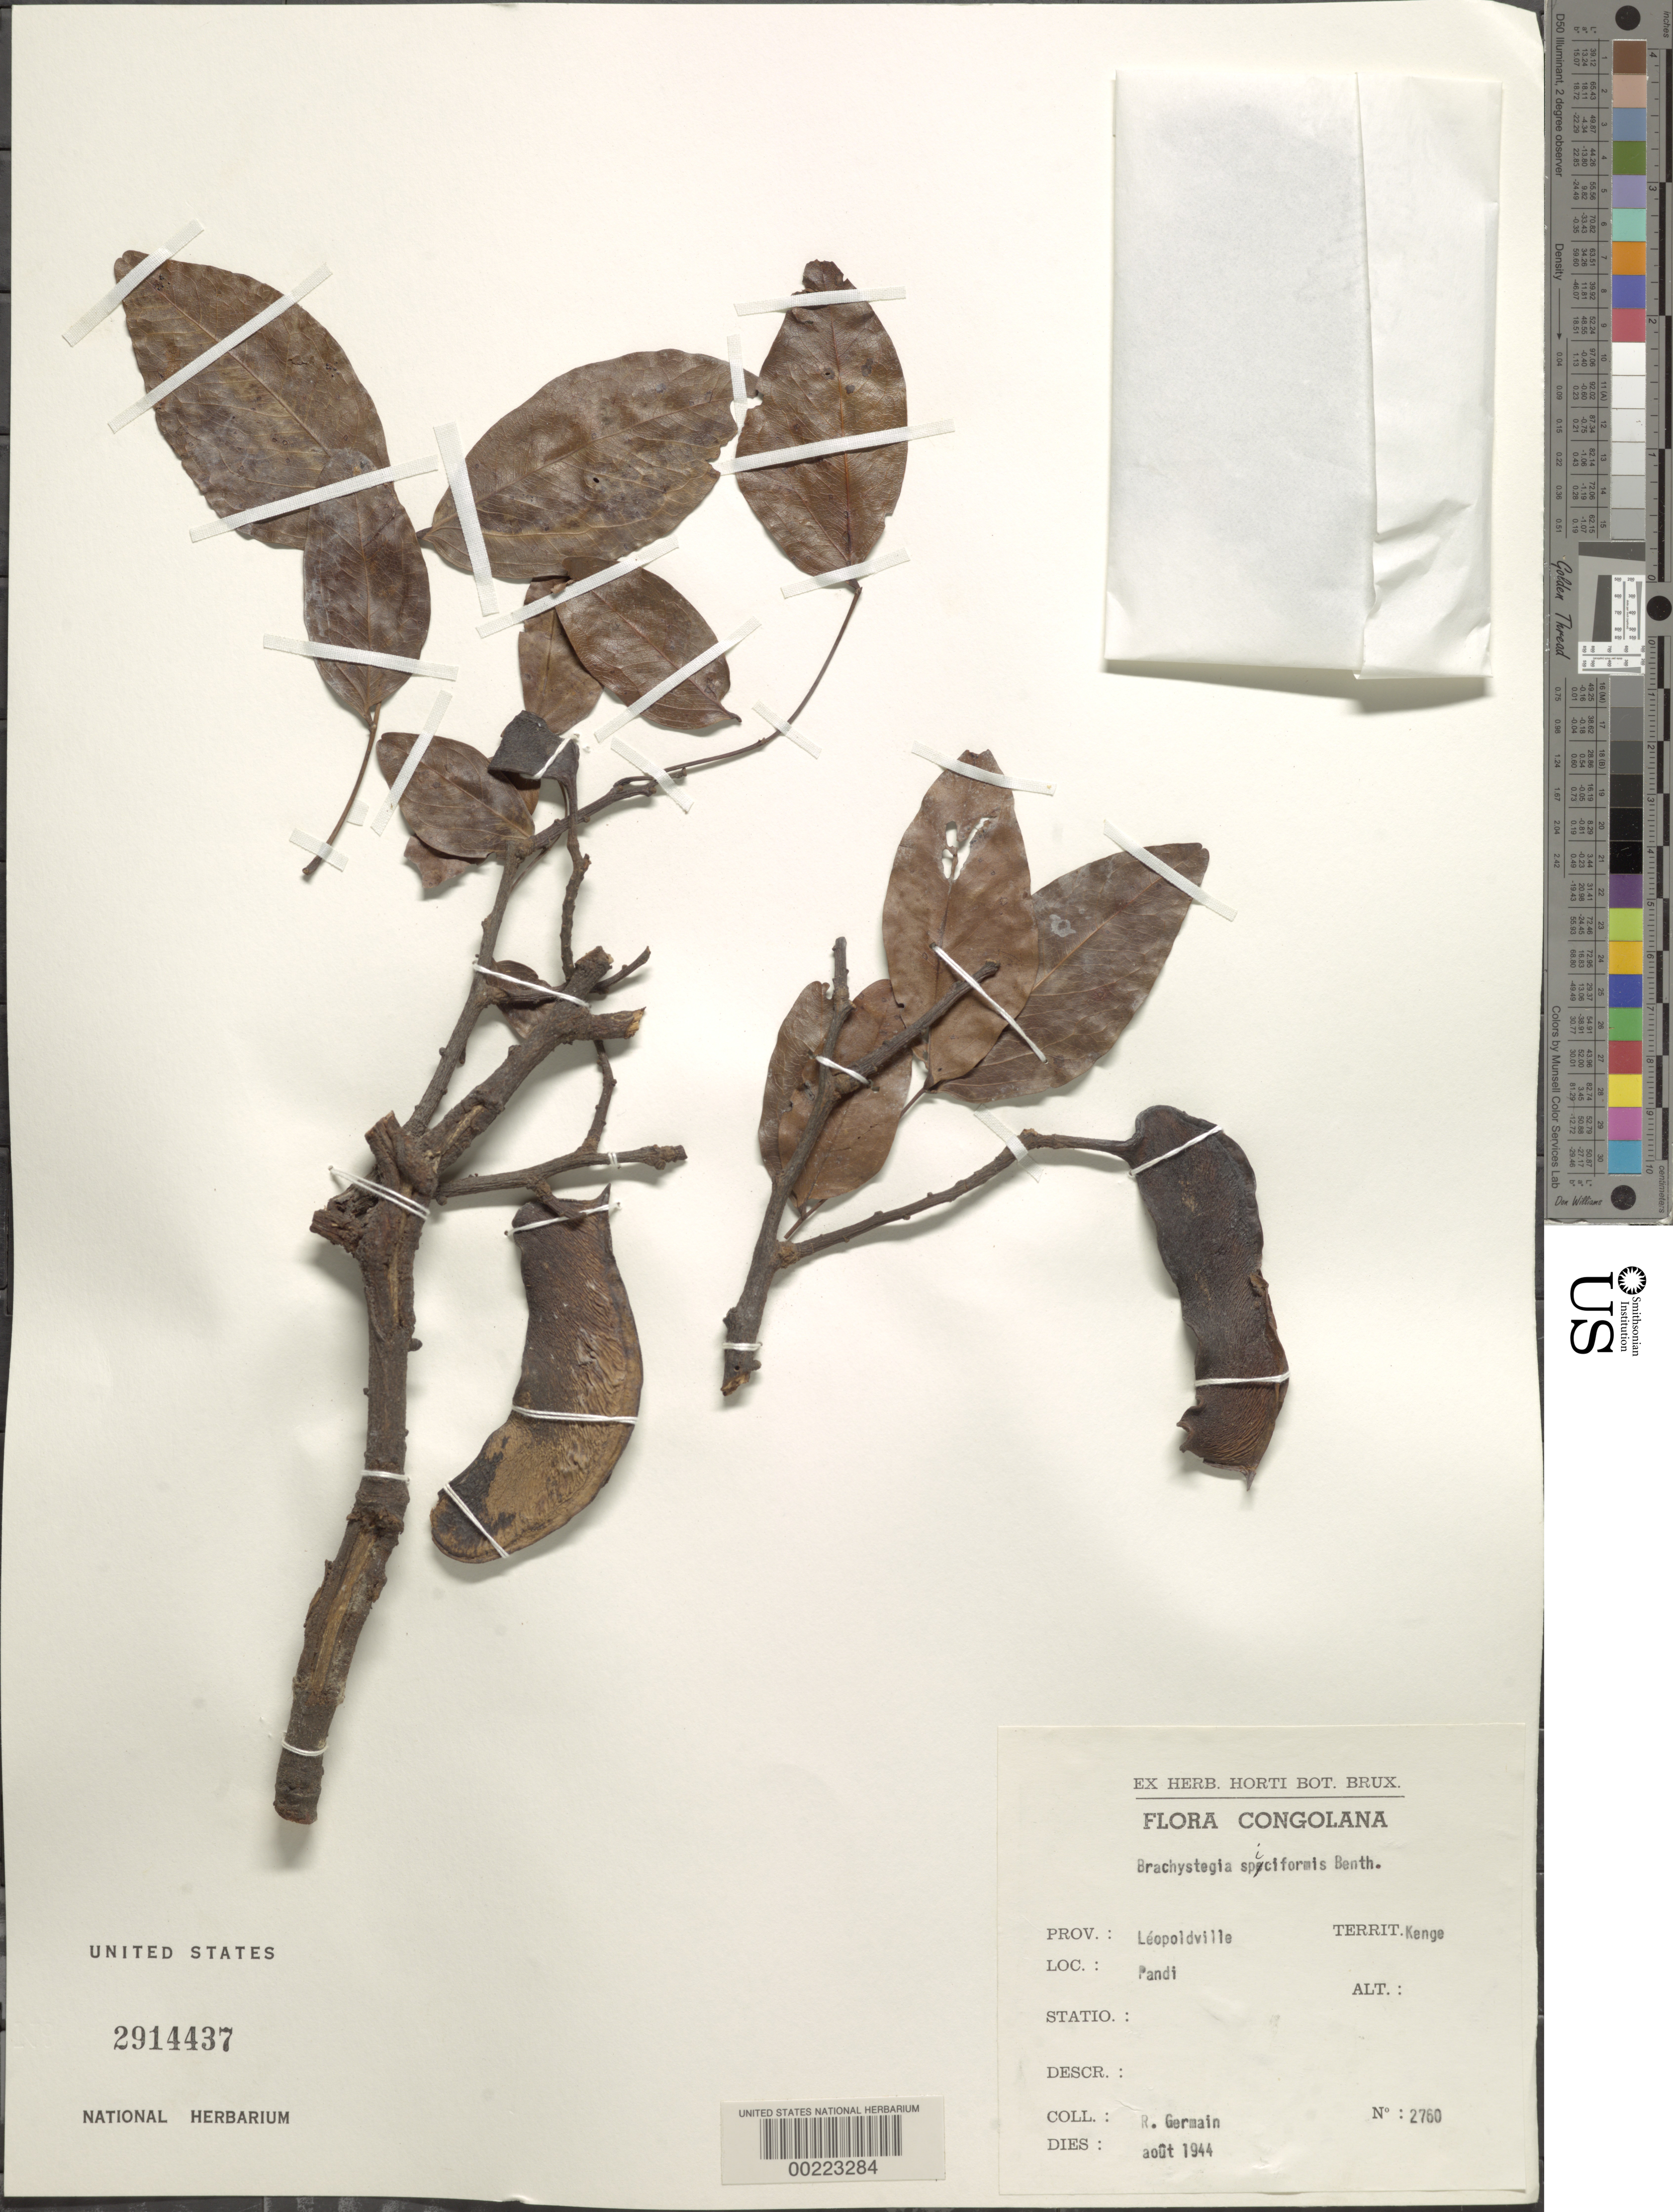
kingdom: Plantae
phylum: Tracheophyta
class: Magnoliopsida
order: Fabales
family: Fabaceae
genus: Brachystegia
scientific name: Brachystegia spiciformis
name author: Benth.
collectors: R. Germain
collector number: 2760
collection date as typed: Aug 1944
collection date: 1944-08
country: Congo, Democratic Republic of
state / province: Kinshasa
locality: Pandi; kenge territ; leopoldville prov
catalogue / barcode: US 2914437